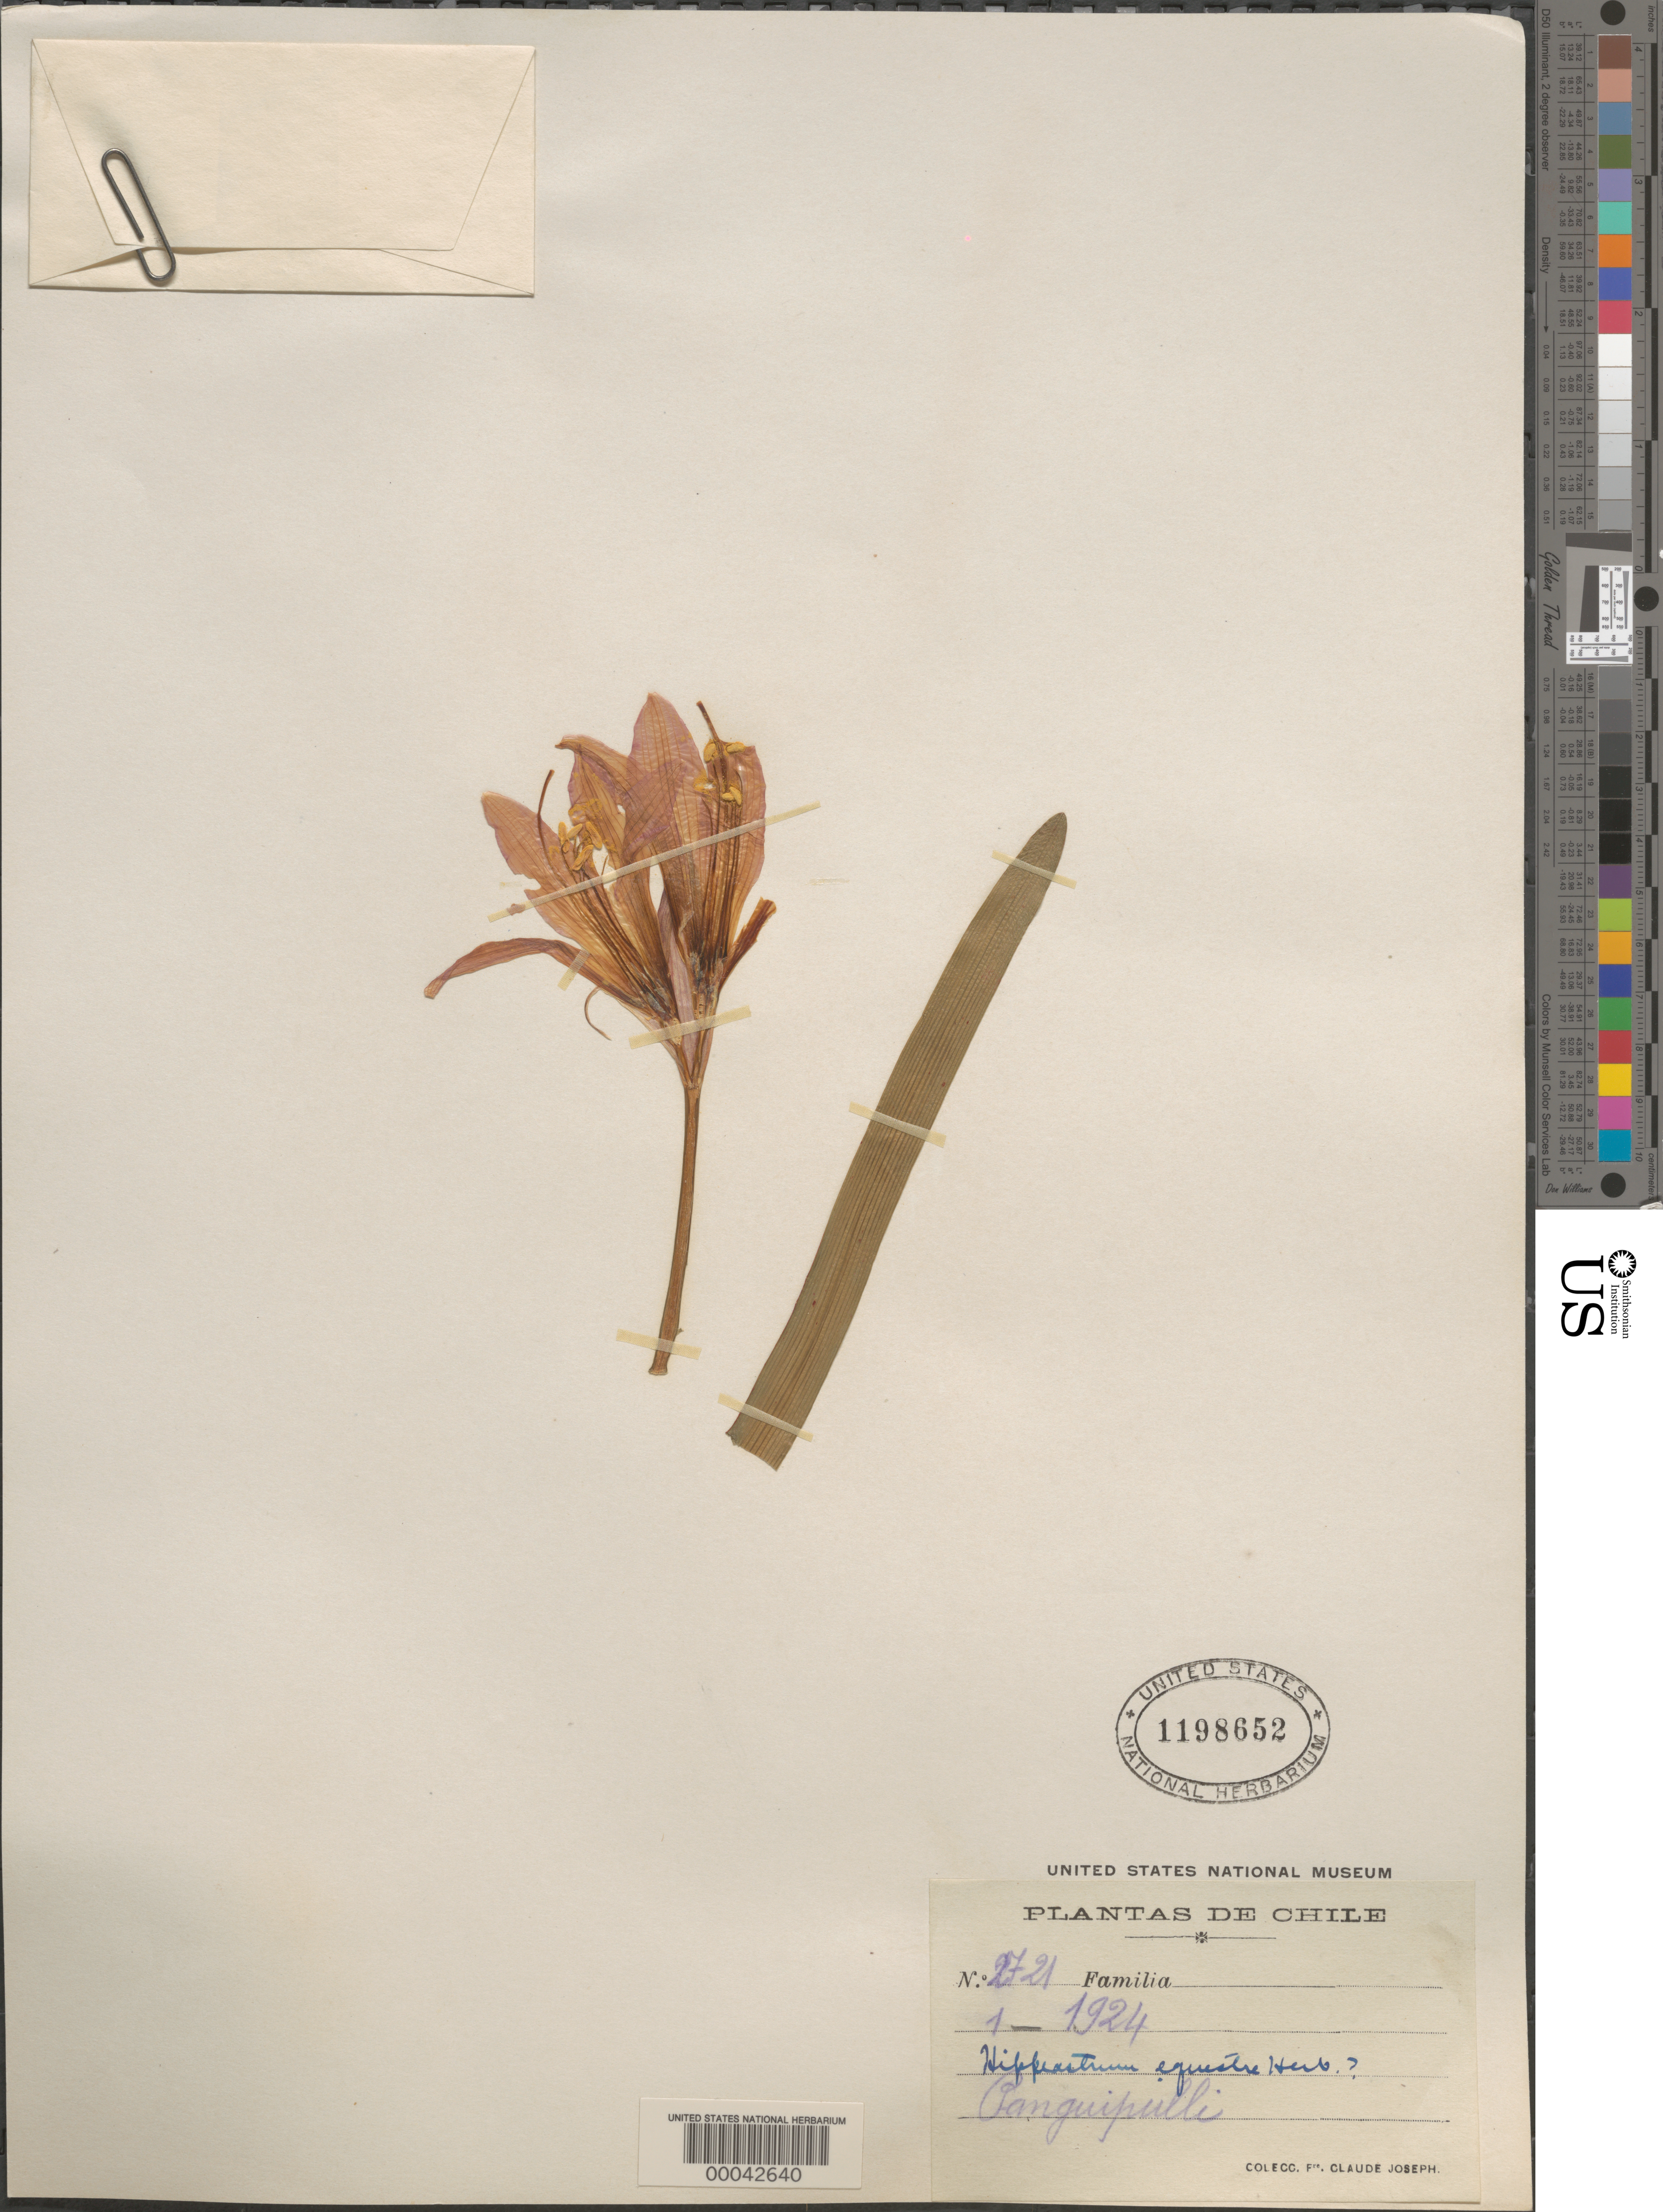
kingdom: Plantae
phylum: Tracheophyta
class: Liliopsida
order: Asparagales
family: Amaryllidaceae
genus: Hippeastrum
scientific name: Hippeastrum equestre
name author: (Aiton) Herb.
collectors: Bro. Claude-Joseph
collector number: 2721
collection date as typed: Jan 1924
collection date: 1924-01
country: Chile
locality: Panguipulli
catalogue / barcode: US 1198652